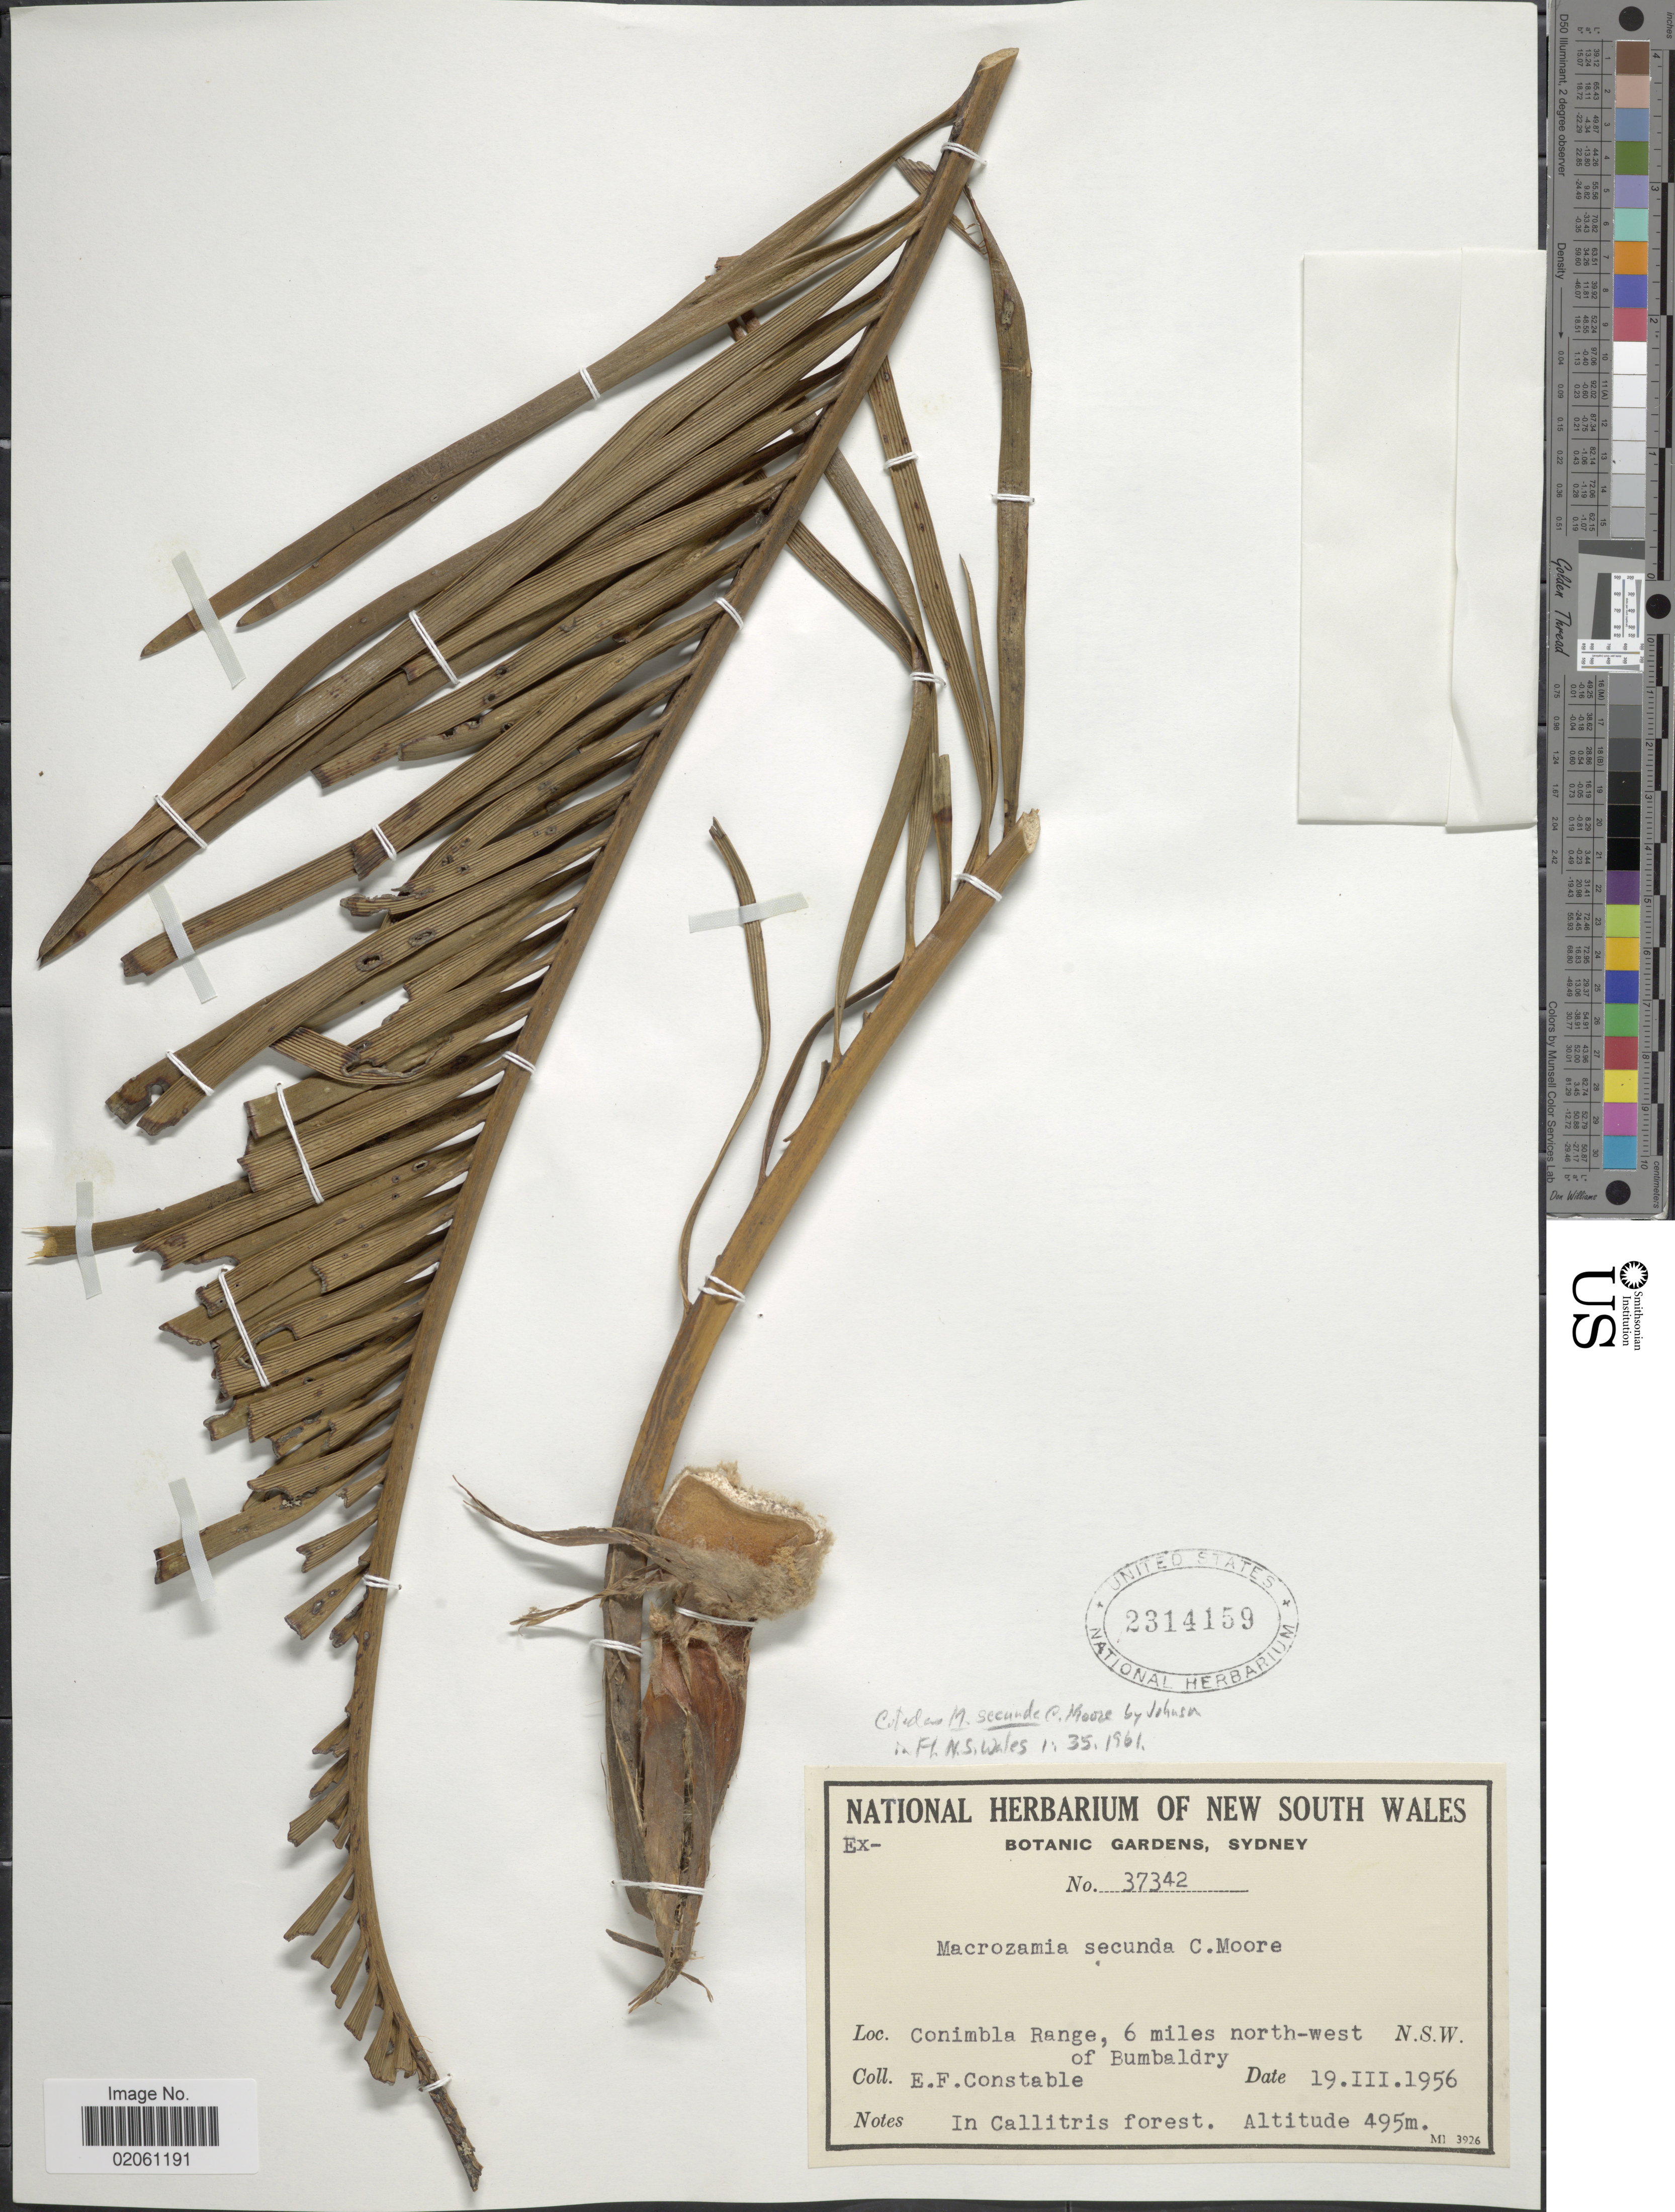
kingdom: Plantae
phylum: Tracheophyta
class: Cycadopsida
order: Cycadales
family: Zamiaceae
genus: Macrozamia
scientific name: Macrozamia secunda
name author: C. Moore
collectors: E. F. Constable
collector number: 37342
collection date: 1956-03-19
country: Australia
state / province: New South Wales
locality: Conimbla Range, 6 miles north-west of Bumbaldry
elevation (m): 495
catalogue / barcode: US 2314159